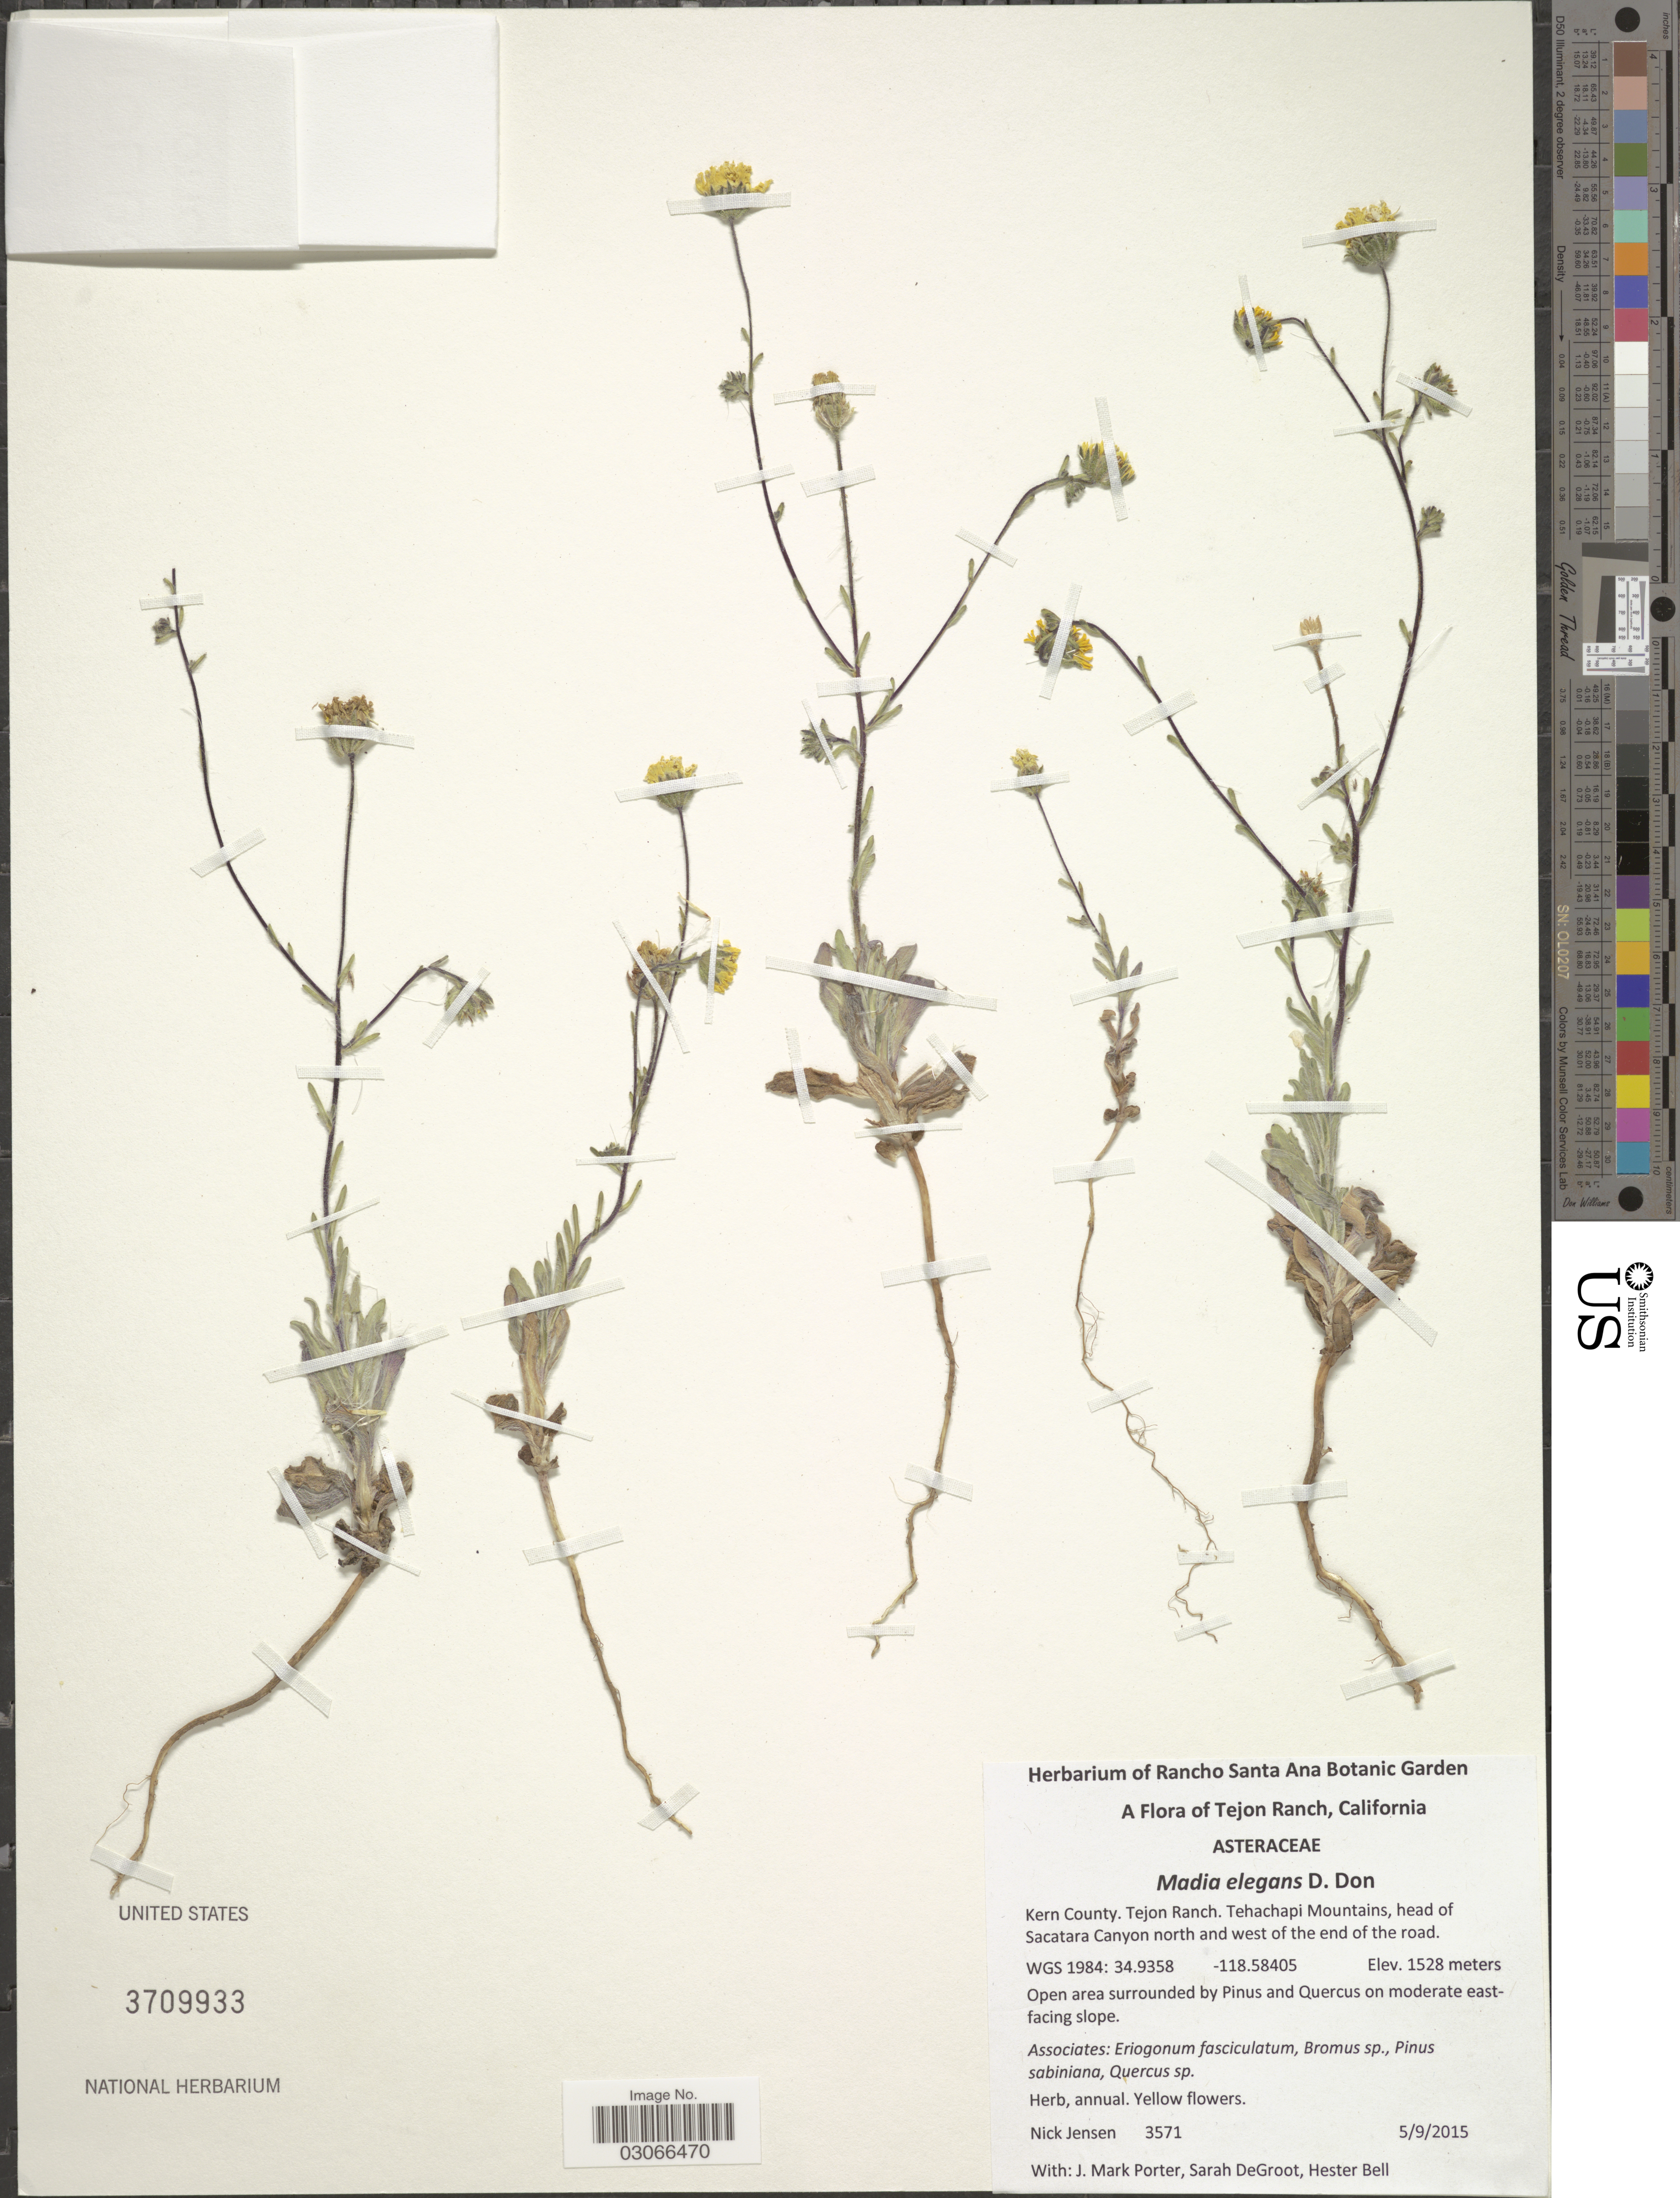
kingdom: Plantae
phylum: Tracheophyta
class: Magnoliopsida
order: Asterales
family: Asteraceae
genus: Madia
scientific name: Madia elegans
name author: D. Don ex Lindl.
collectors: N. Jensen, J. M. Porter, S. De Groot & H. Bell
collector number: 3571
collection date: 2015-05-09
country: United States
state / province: California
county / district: Kern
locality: Tejon Ranch. Kern County. Tehachapi Mountains, head of Sacatara Canyon north and west of the end of the road.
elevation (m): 1528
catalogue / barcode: US 3709933